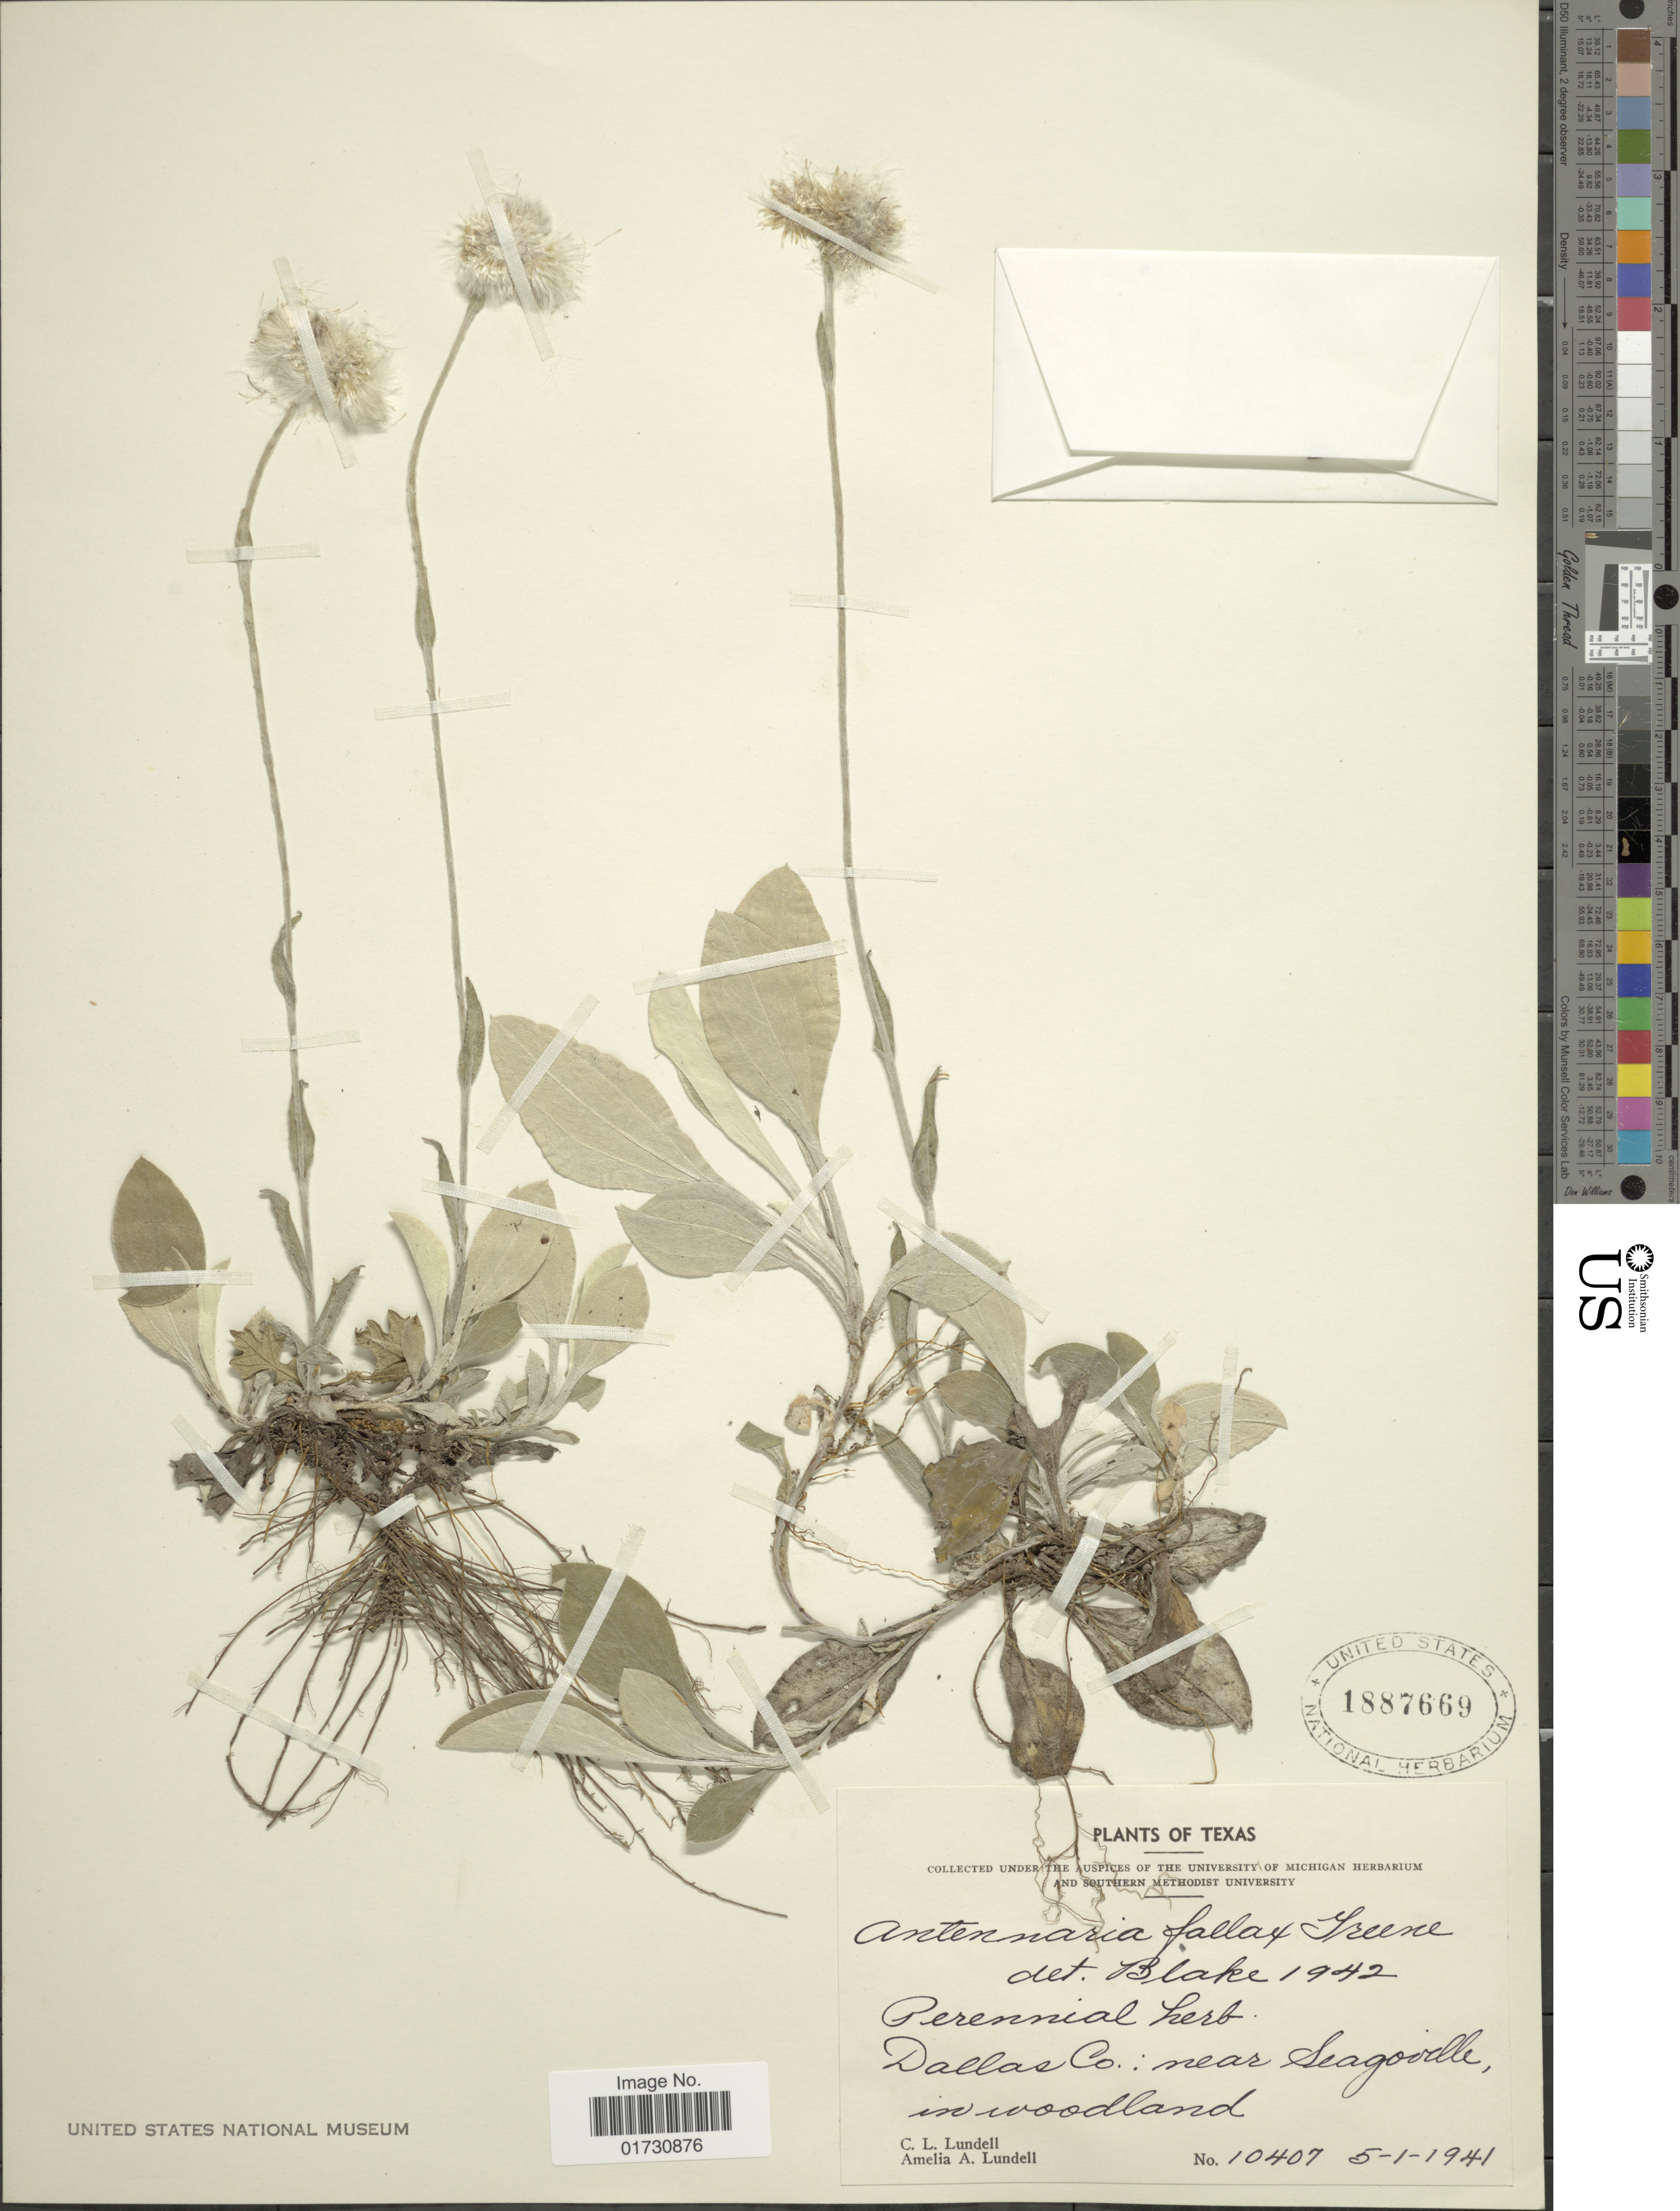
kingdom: Plantae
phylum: Tracheophyta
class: Magnoliopsida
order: Asterales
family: Asteraceae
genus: Antennaria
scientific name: Antennaria fallax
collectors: C. L. Lundell & A. A. Lundell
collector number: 10407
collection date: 1941-05-01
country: United States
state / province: Texas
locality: Dallas Co.: near Seagoville in woodland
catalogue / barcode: US 1887669